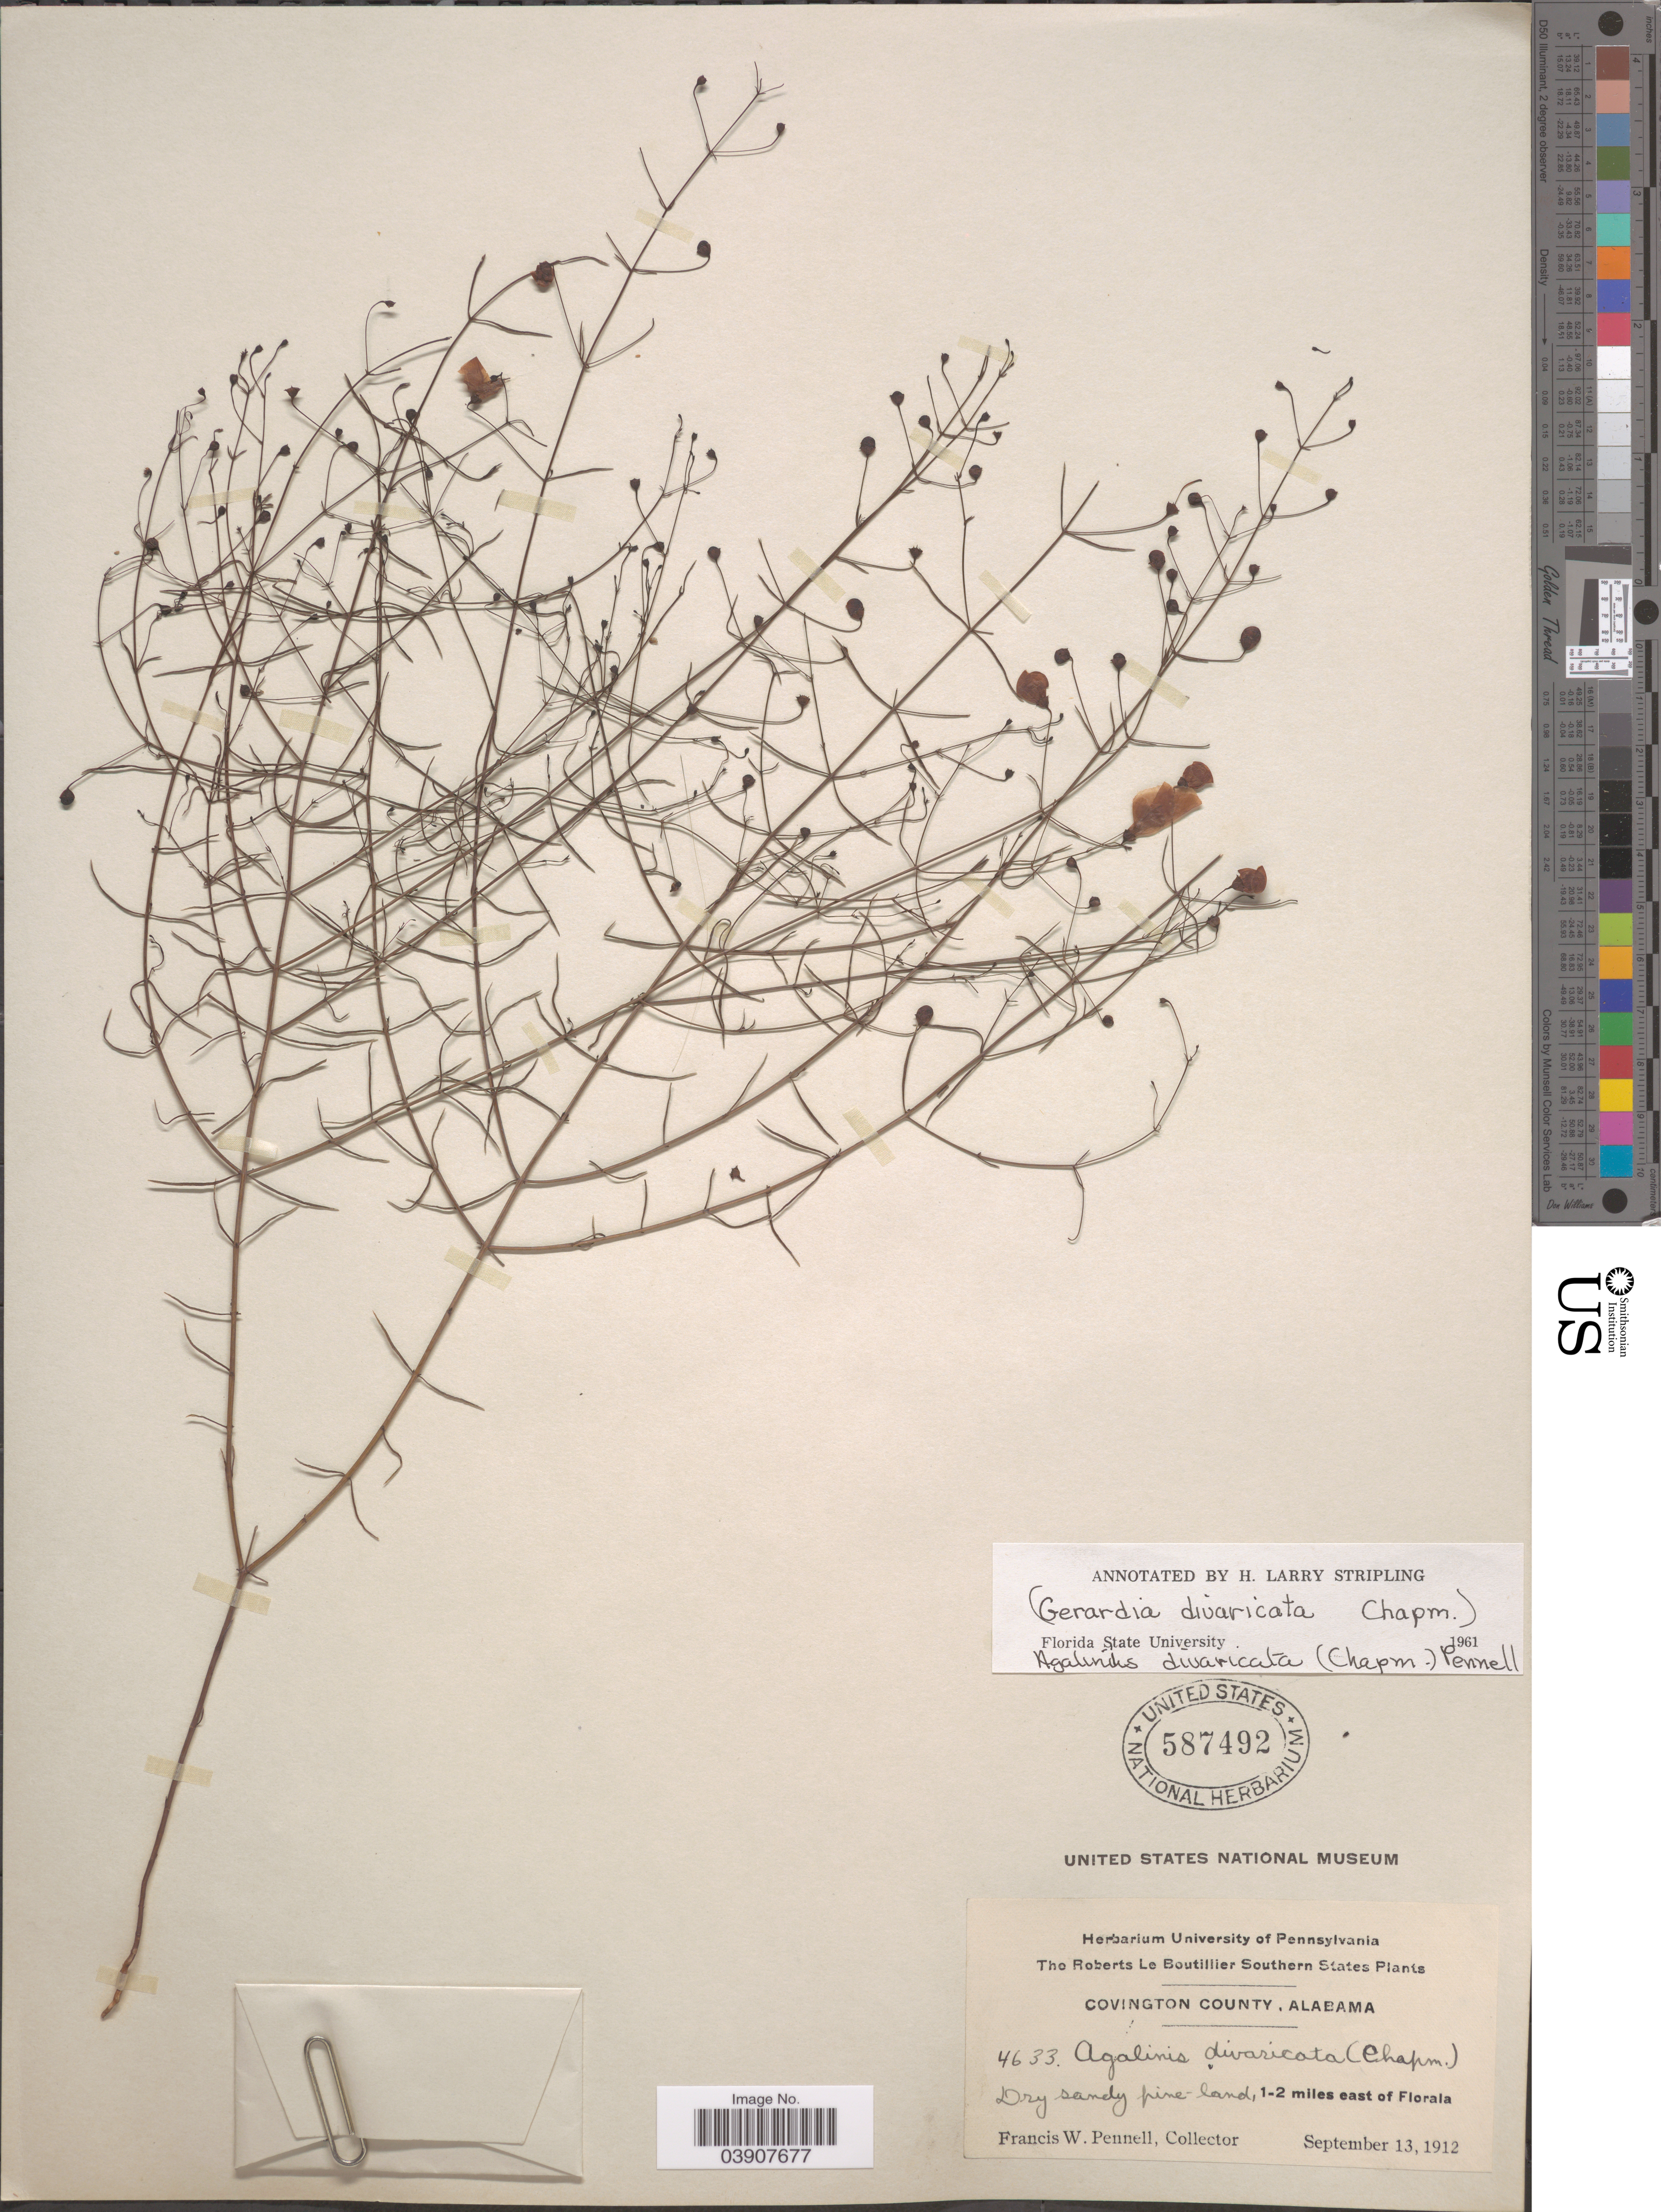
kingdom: Plantae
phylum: Tracheophyta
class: Magnoliopsida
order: Lamiales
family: Orobanchaceae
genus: Agalinis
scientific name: Agalinis divaricata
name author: (Chapm.) Pennell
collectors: F. W. Pennell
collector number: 4633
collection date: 1912-09-13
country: United States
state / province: Alabama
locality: Southern States. Covington County. 1-2 miles east of Florala.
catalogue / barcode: US 587492